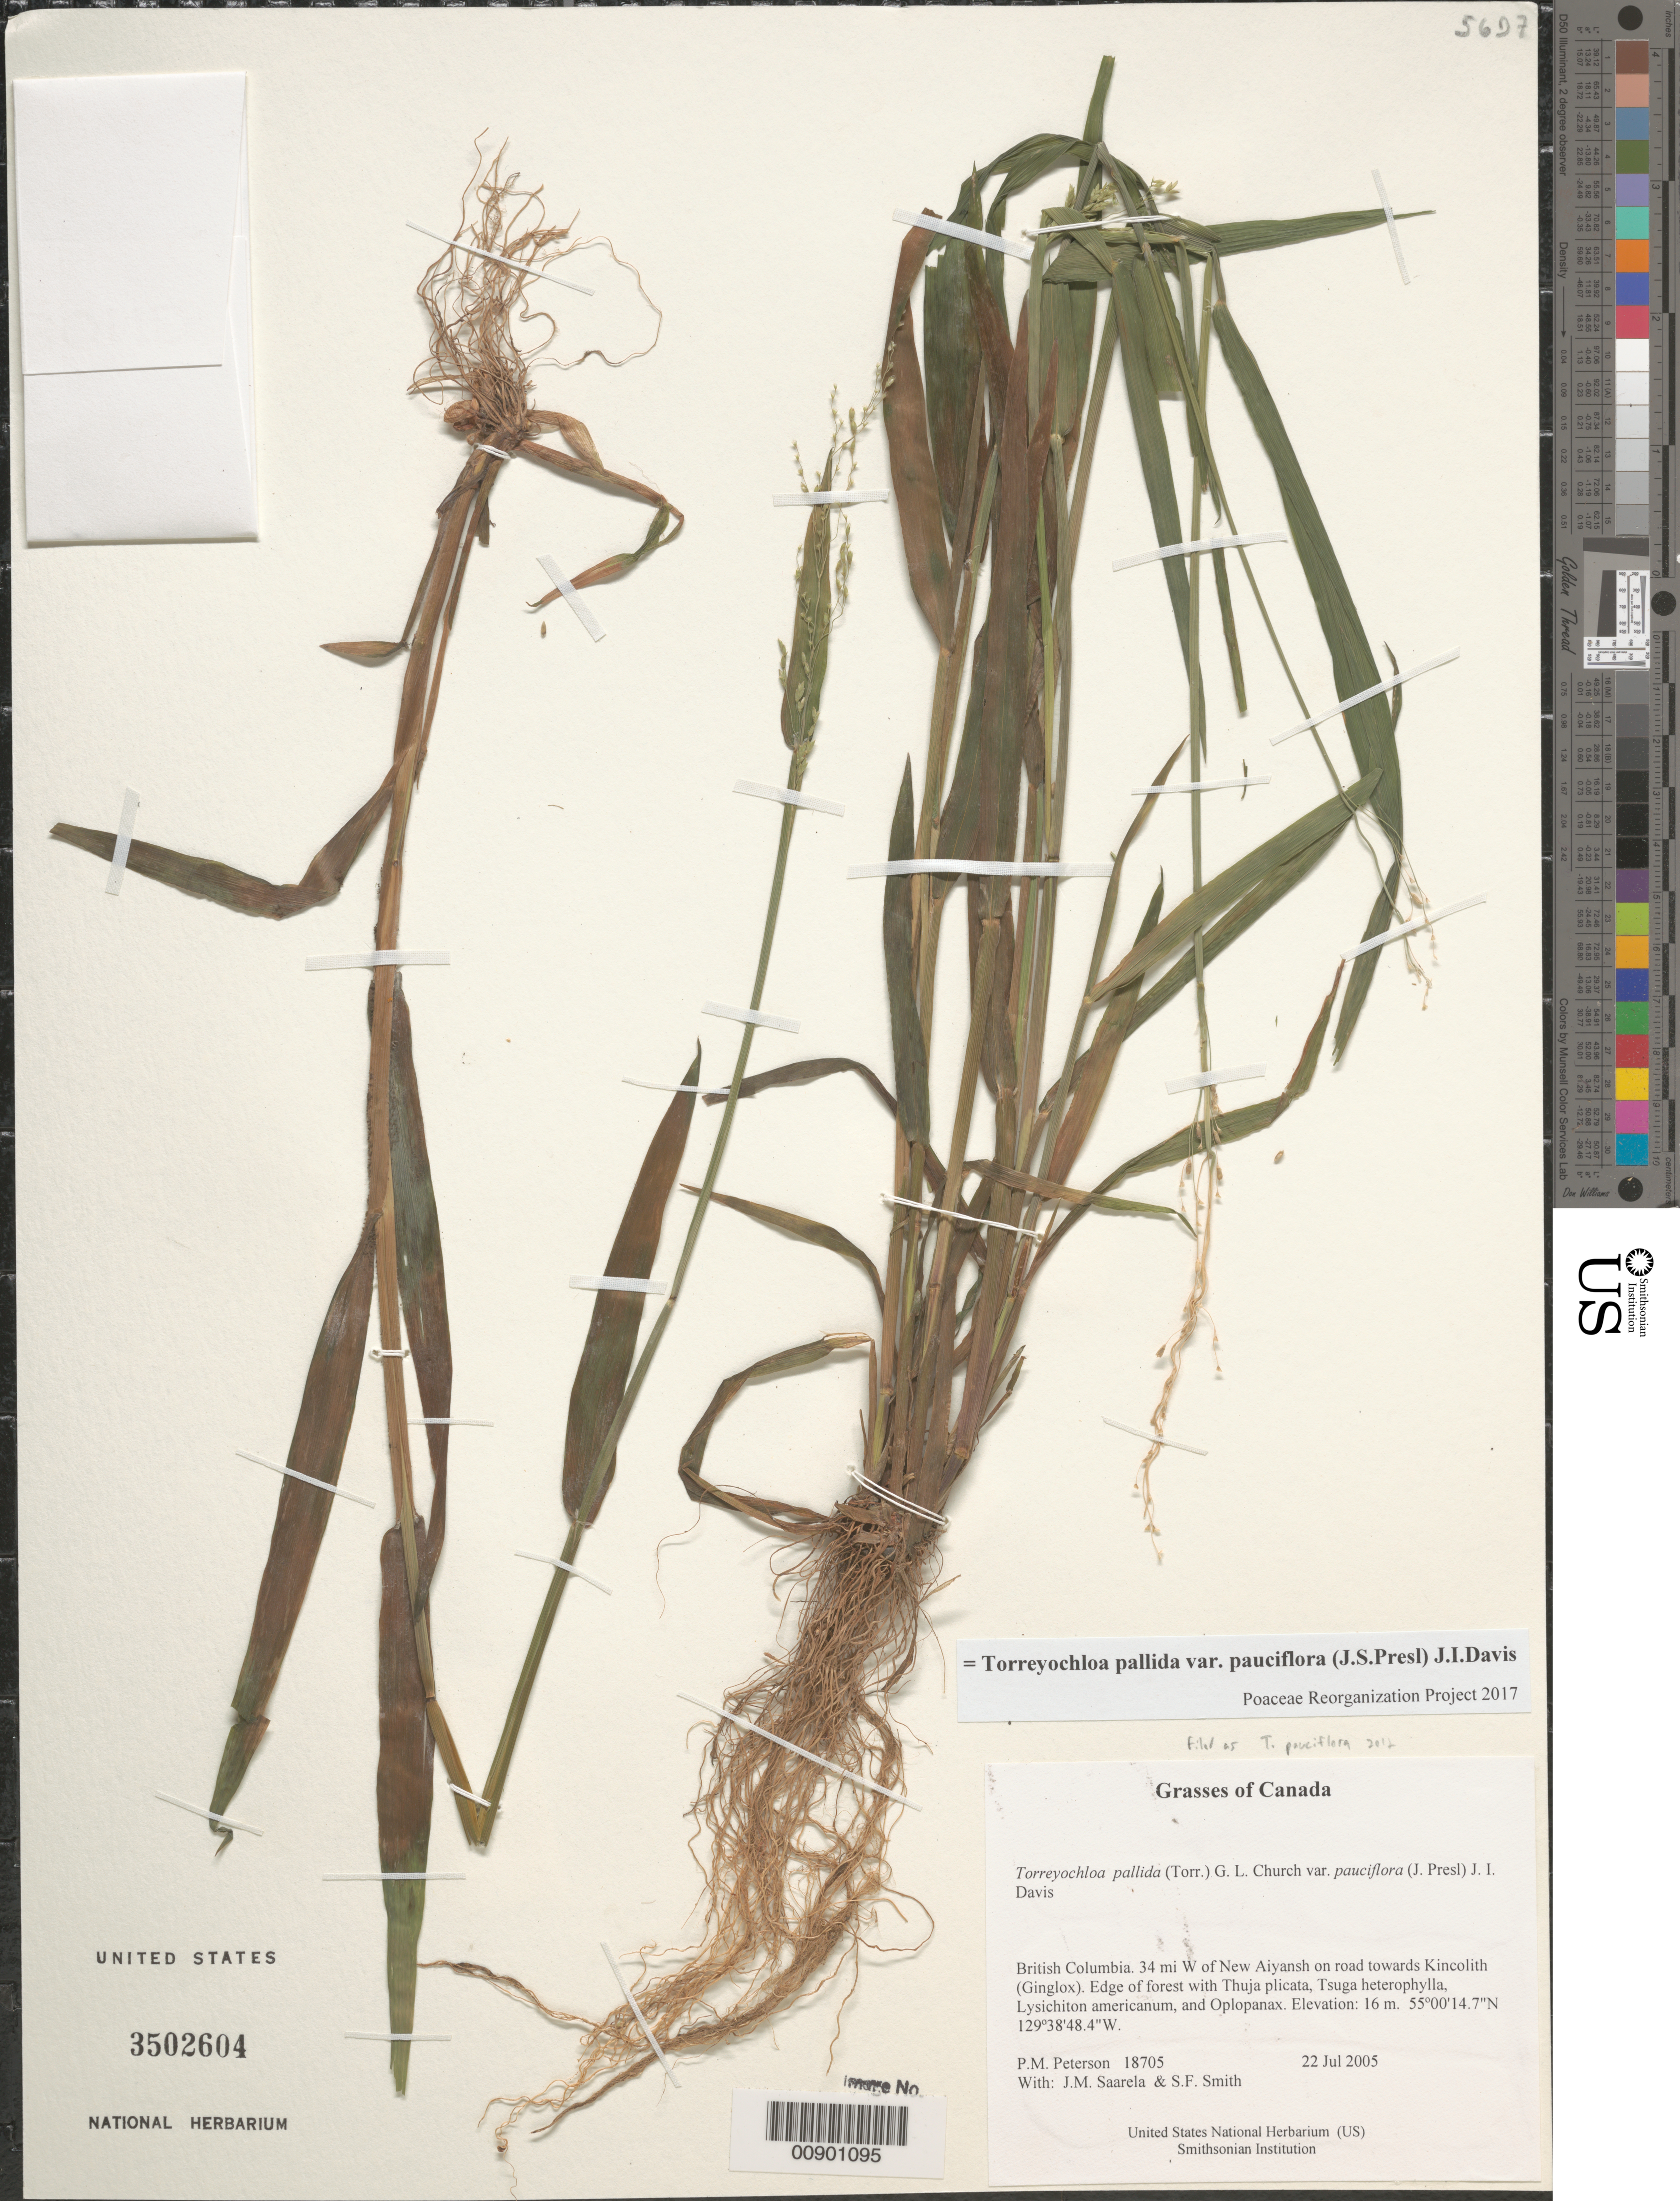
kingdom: Plantae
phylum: Tracheophyta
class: Liliopsida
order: Poales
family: Poaceae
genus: Torreyochloa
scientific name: Torreyochloa pallida var. pauciflora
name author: (J. Presl) J.I. Davis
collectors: P. M. Peterson, J. Saarela & S.F. Smith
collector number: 18705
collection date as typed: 22 Jul 2004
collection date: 2004-07-22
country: Canada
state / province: British Columbia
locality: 34 mi W of New Aiyansh on road towards Kincolith (Ginglox). Edge of forest with Thuja plicata, Tsuga heterophylla, Lysichiton americanum, and Oplopanax.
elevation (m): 16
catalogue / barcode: US 3502604